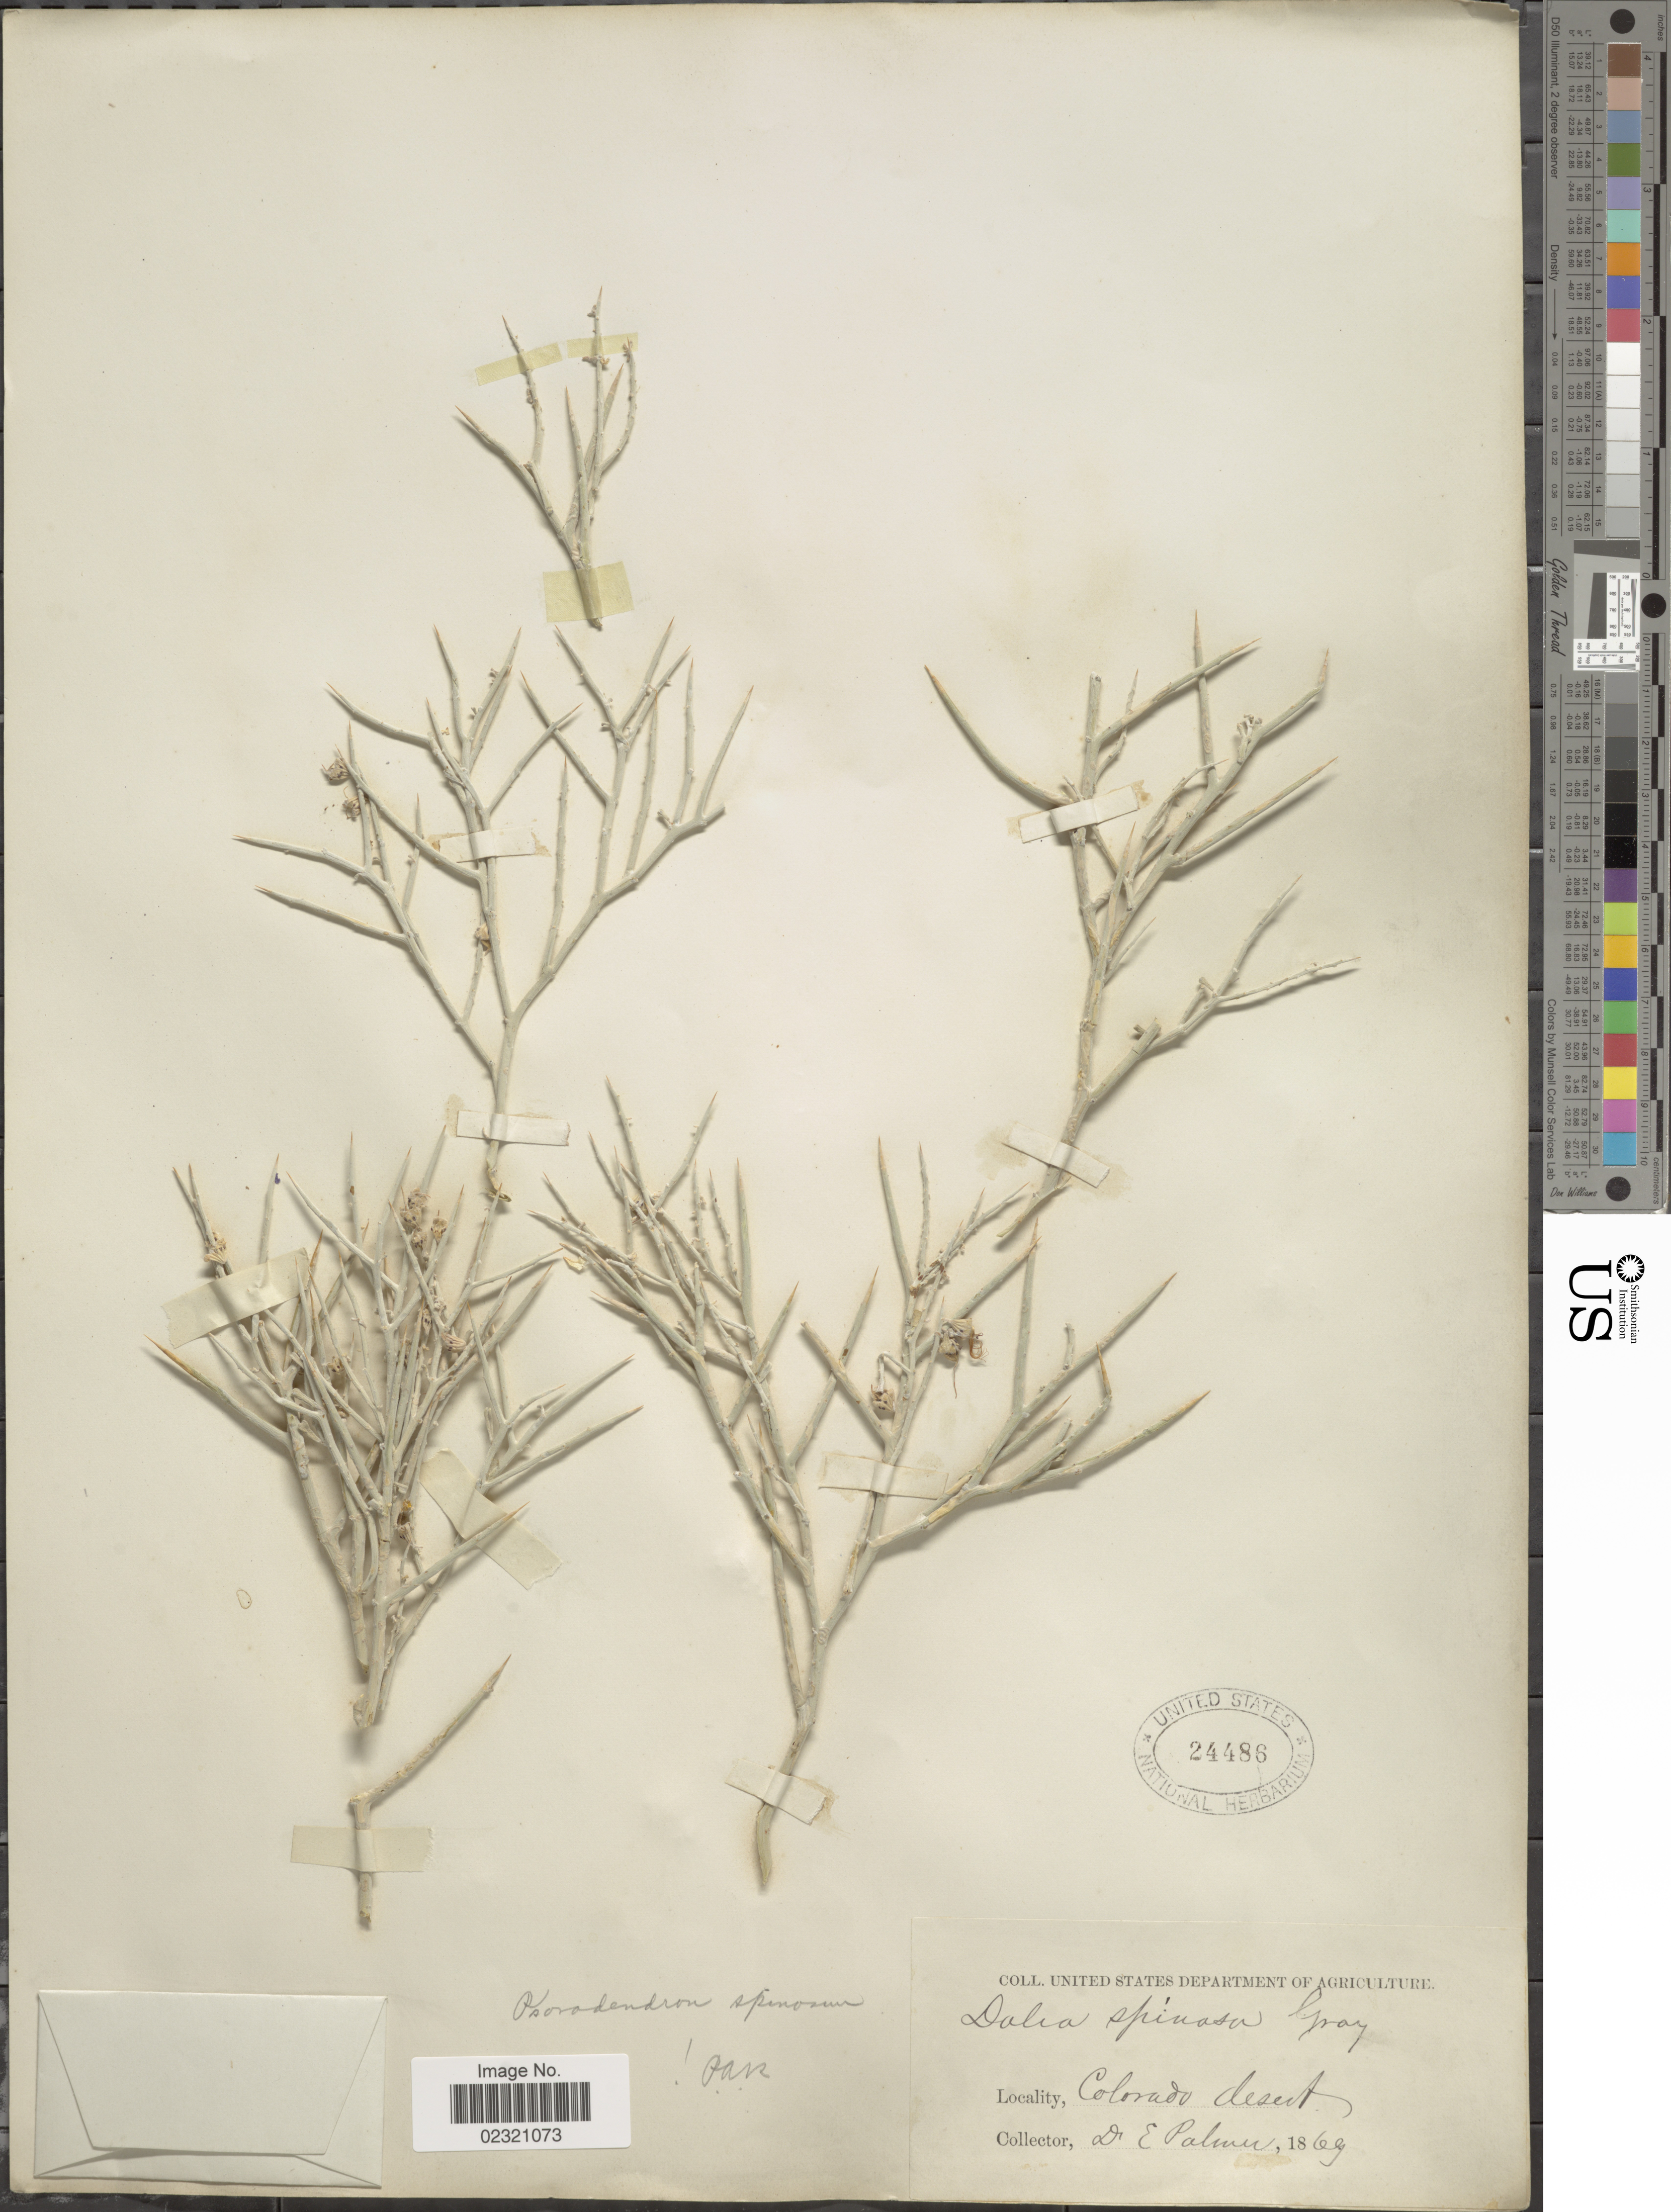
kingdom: Plantae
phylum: Tracheophyta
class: Magnoliopsida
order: Fabales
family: Fabaceae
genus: Psorothamnus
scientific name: Psorothamnus spinosus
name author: (A. Gray) Barneby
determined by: Strong, M. T., (US), Smithsonian Institution - National Museum of Natural History (UNITED STATES)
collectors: E. Palmer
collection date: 1869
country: United States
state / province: Colorado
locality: Colorado Desert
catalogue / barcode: US 24486